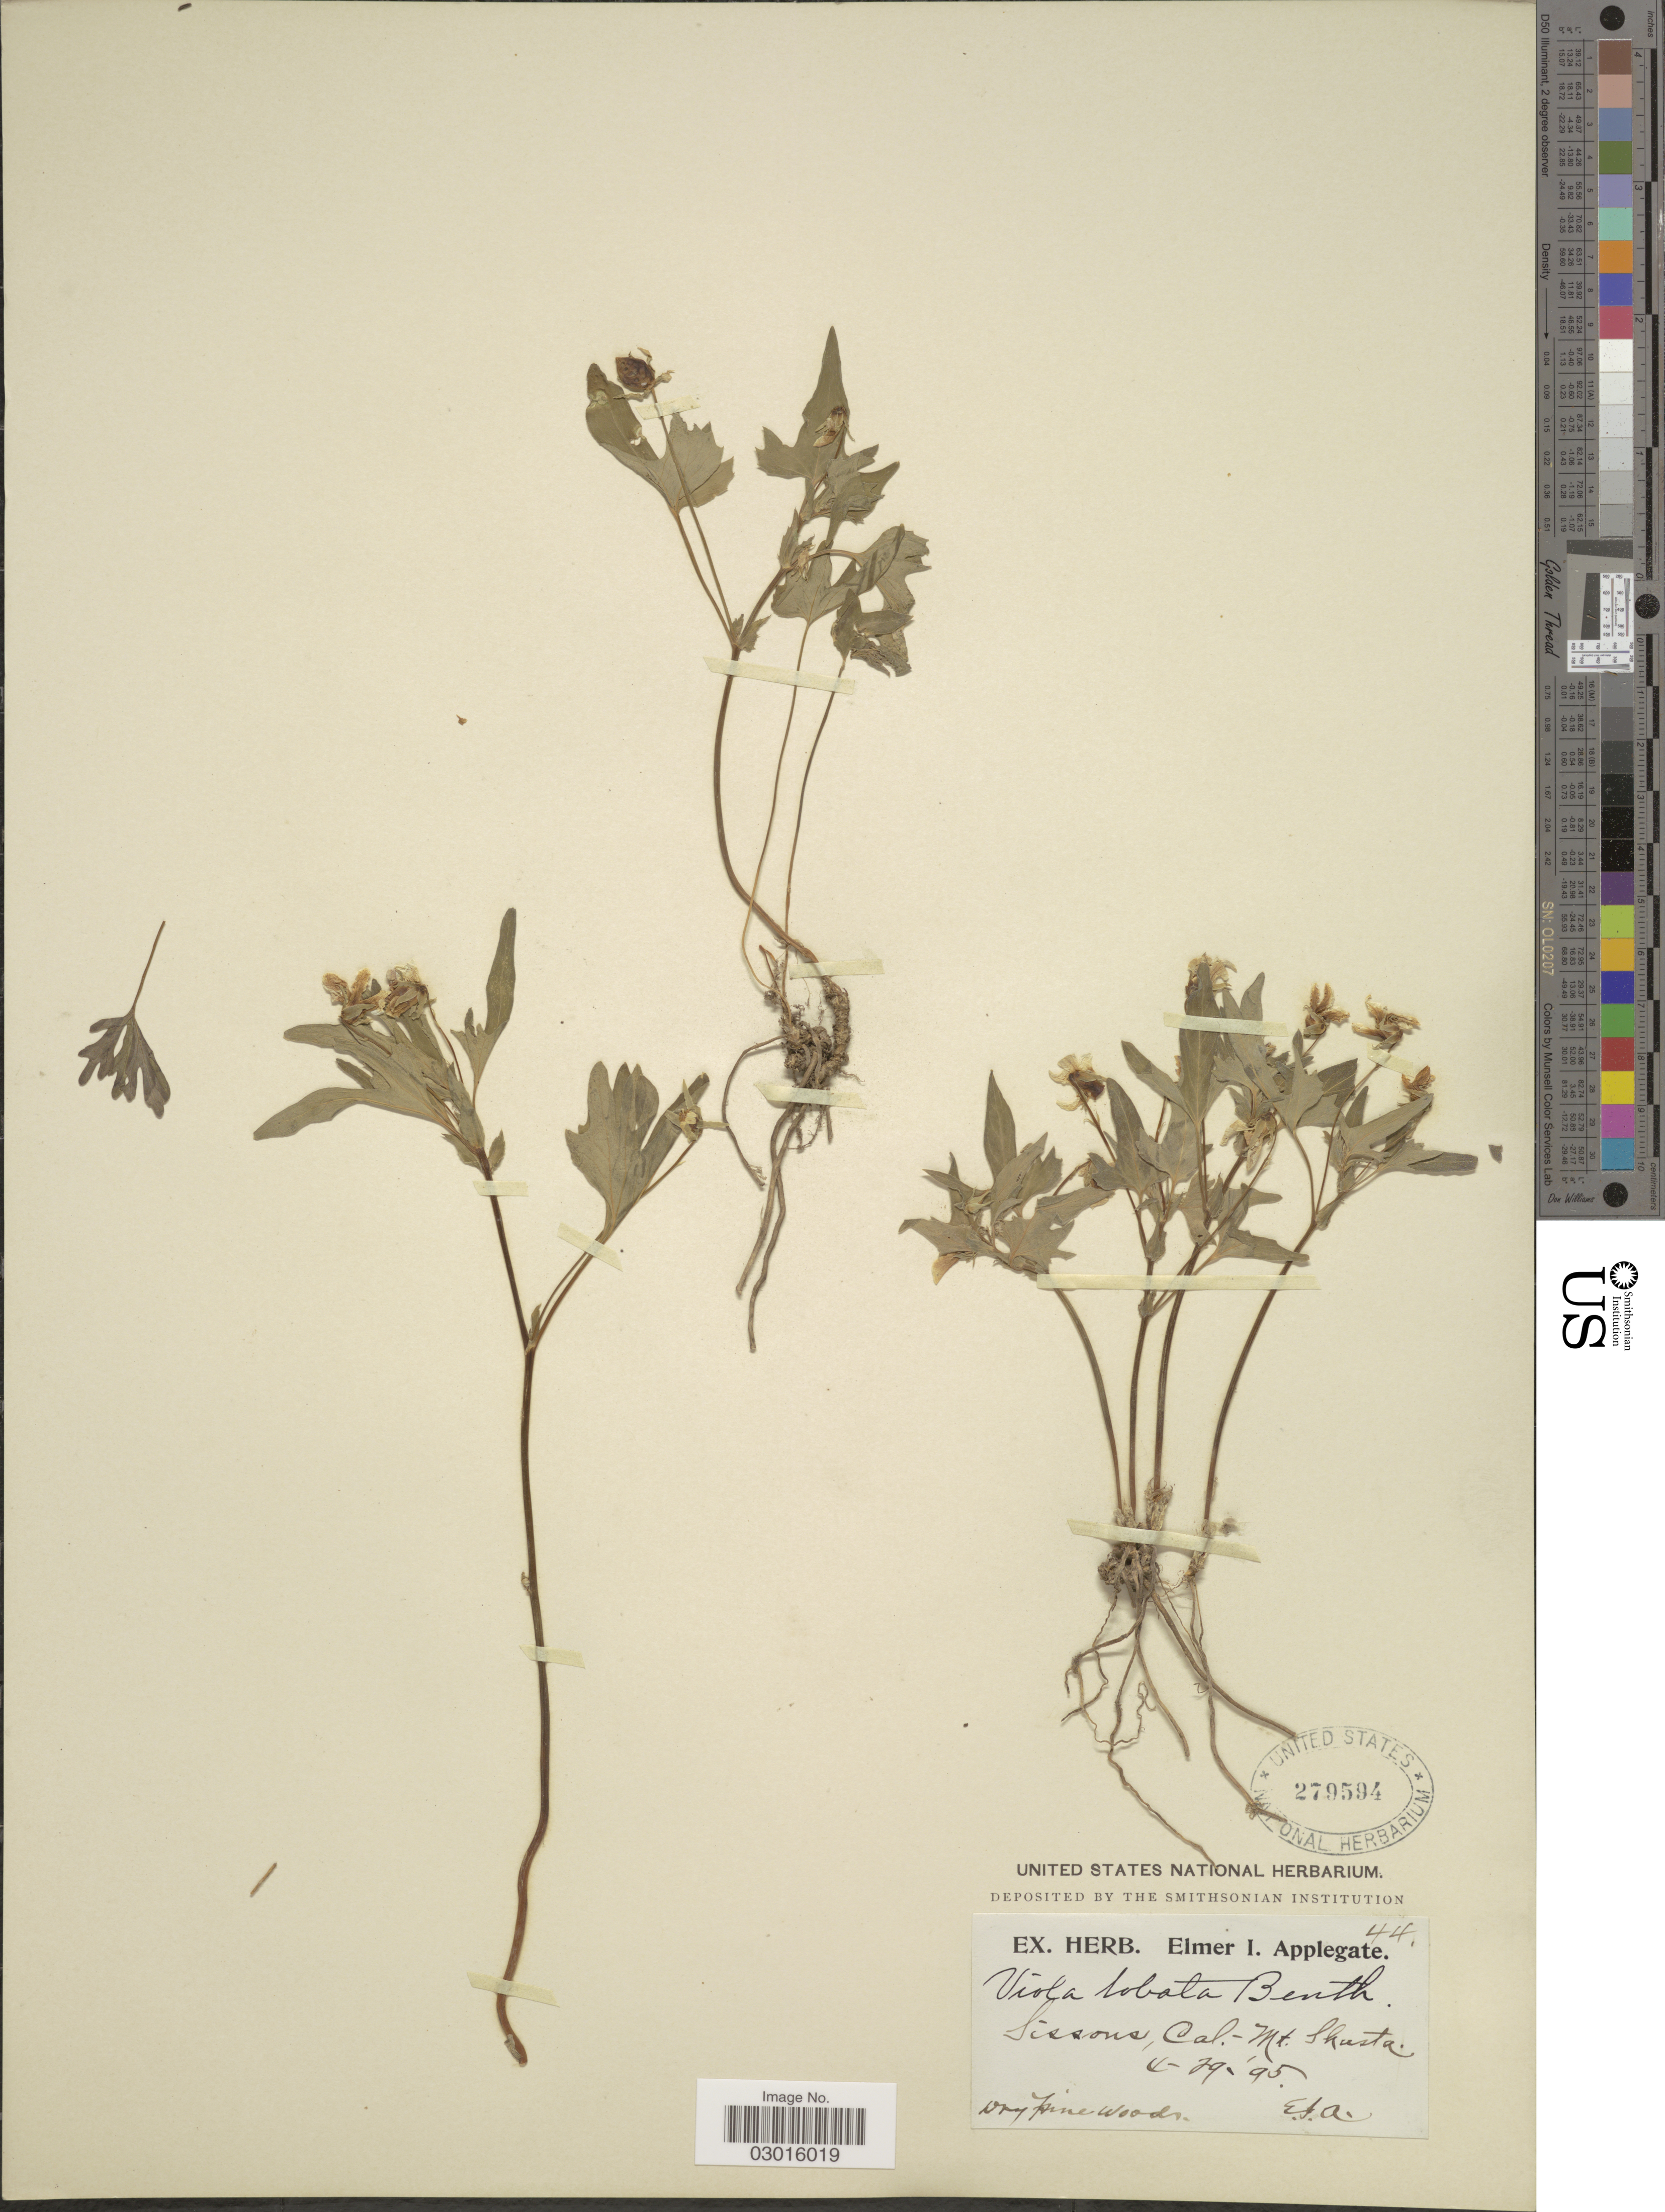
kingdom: Plantae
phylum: Tracheophyta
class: Magnoliopsida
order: Malpighiales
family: Violaceae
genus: Viola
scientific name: Viola lobata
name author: Benth.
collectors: E. I. Applegate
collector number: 44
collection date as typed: Transcribed d/m/y: 29/10/95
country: United States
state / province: California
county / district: Siskiyou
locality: Sissons, Mt. Shasta.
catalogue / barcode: US 279594